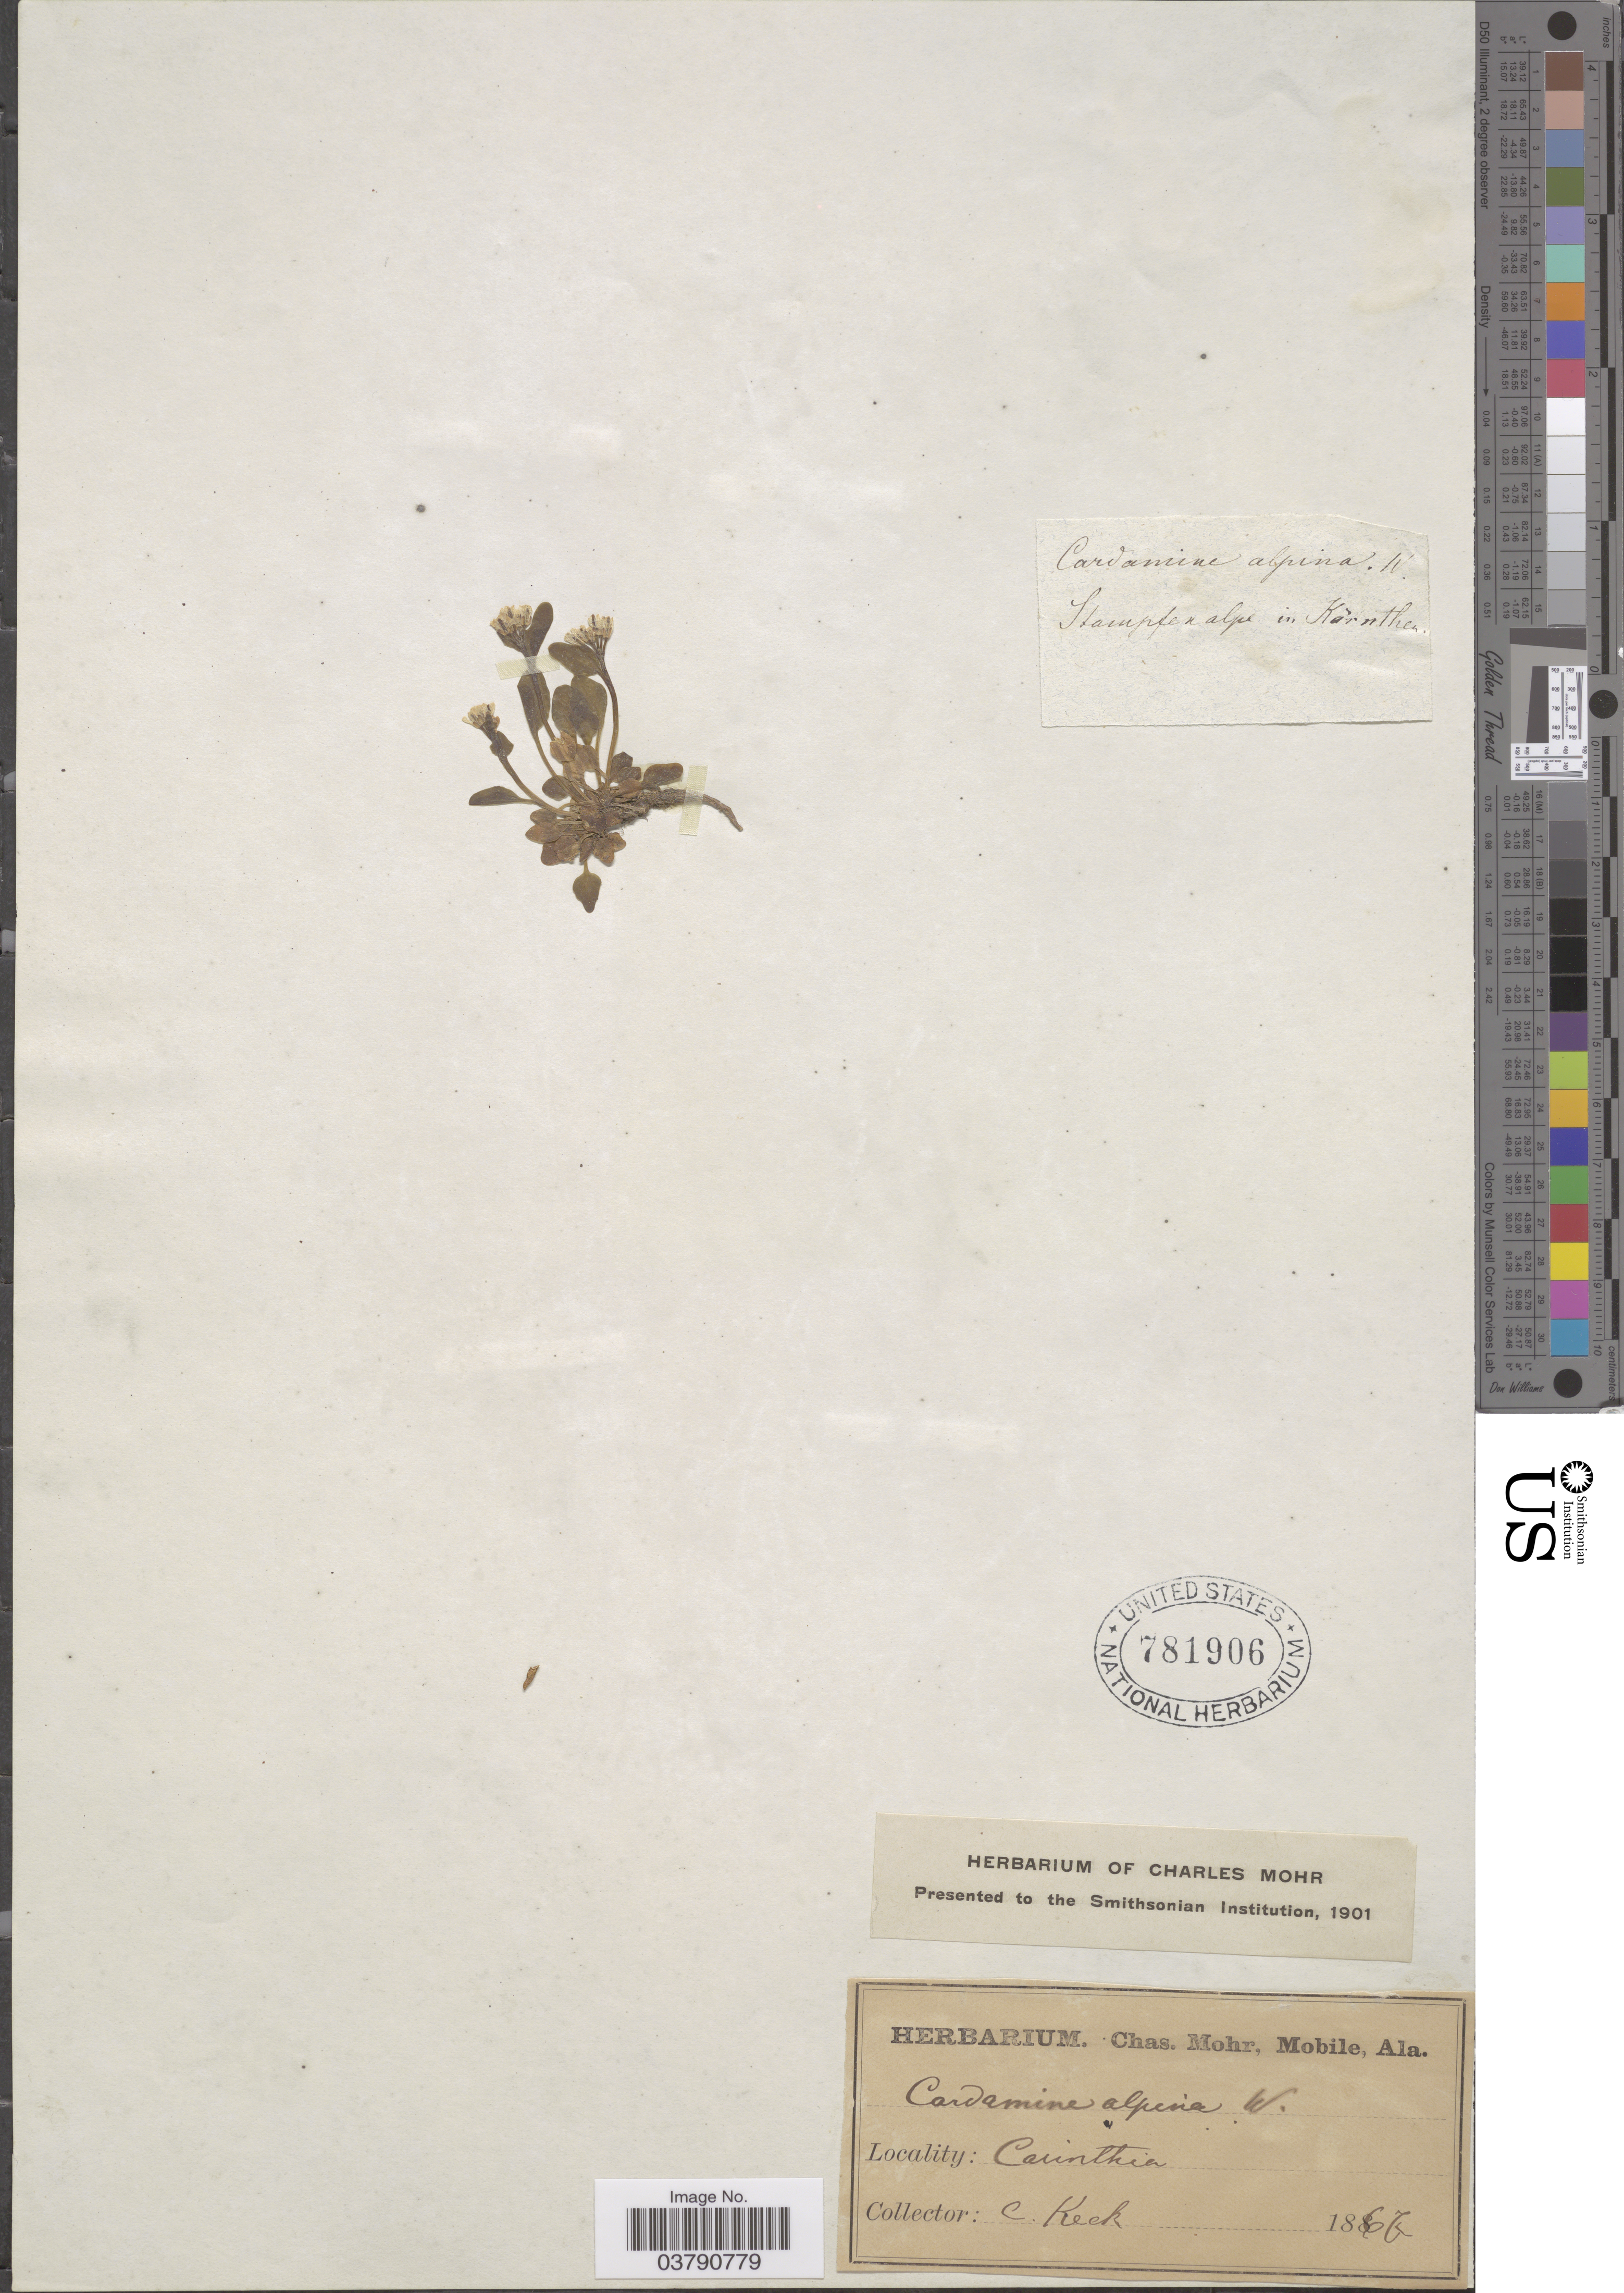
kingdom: Plantae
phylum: Tracheophyta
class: Magnoliopsida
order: Brassicales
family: Brassicaceae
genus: Cardamine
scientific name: Cardamine alpina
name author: Willd.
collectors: C. Keck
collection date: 1867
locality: Carinthia.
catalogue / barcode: US 781906